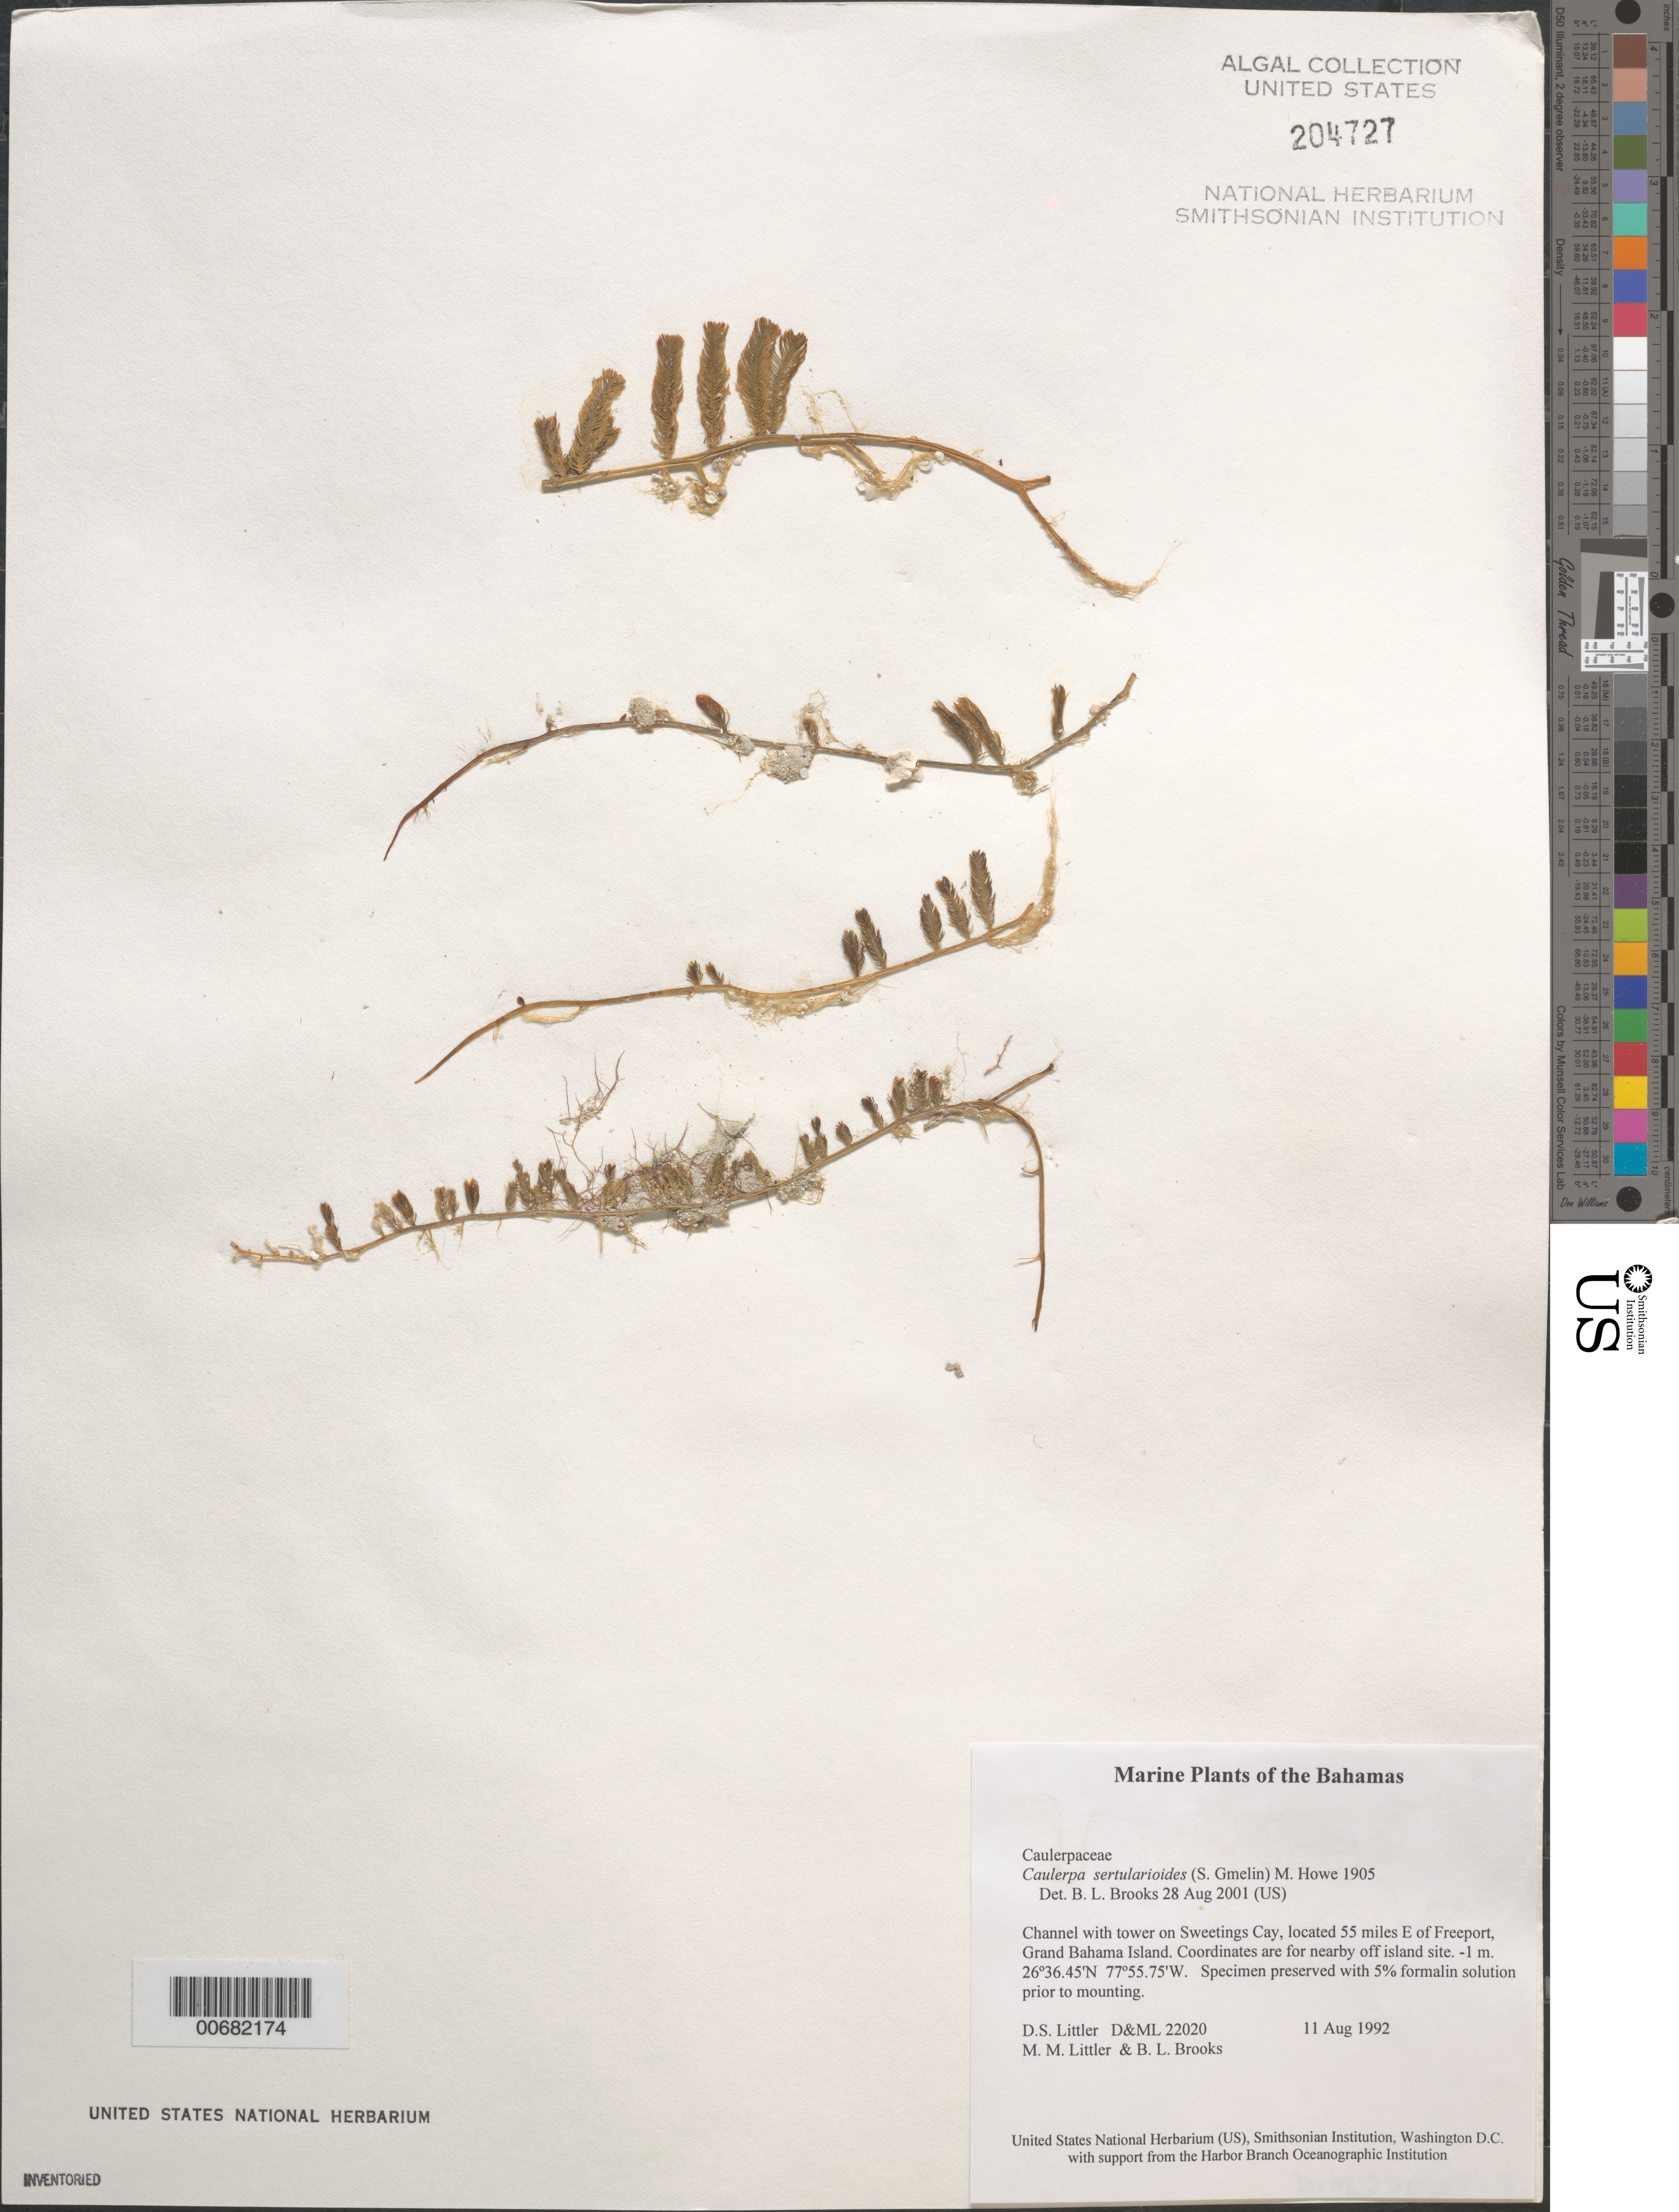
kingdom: Plantae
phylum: Chlorophyta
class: Ulvophyceae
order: Bryopsidales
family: Caulerpaceae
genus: Caulerpa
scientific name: Caulerpa sertularioides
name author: (S.G. Gmel.) M. Howe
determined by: Brooks, B. L., (BOT), Smithsonian Institution - National Museum of Natural History (UNITED STATES)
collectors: D. S. Littler, M. M. Littler & B. Brooks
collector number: D&ML 22020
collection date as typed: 11 Aug 1992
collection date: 1992-08-11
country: Bahamas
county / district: Grand Bahama District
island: Sweetings Cay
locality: Off Sweetings Cay, 55 miles east of Freeport, Grand Bahama Island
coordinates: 26 36.45' N, 77 55.75' W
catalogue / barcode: US 204727